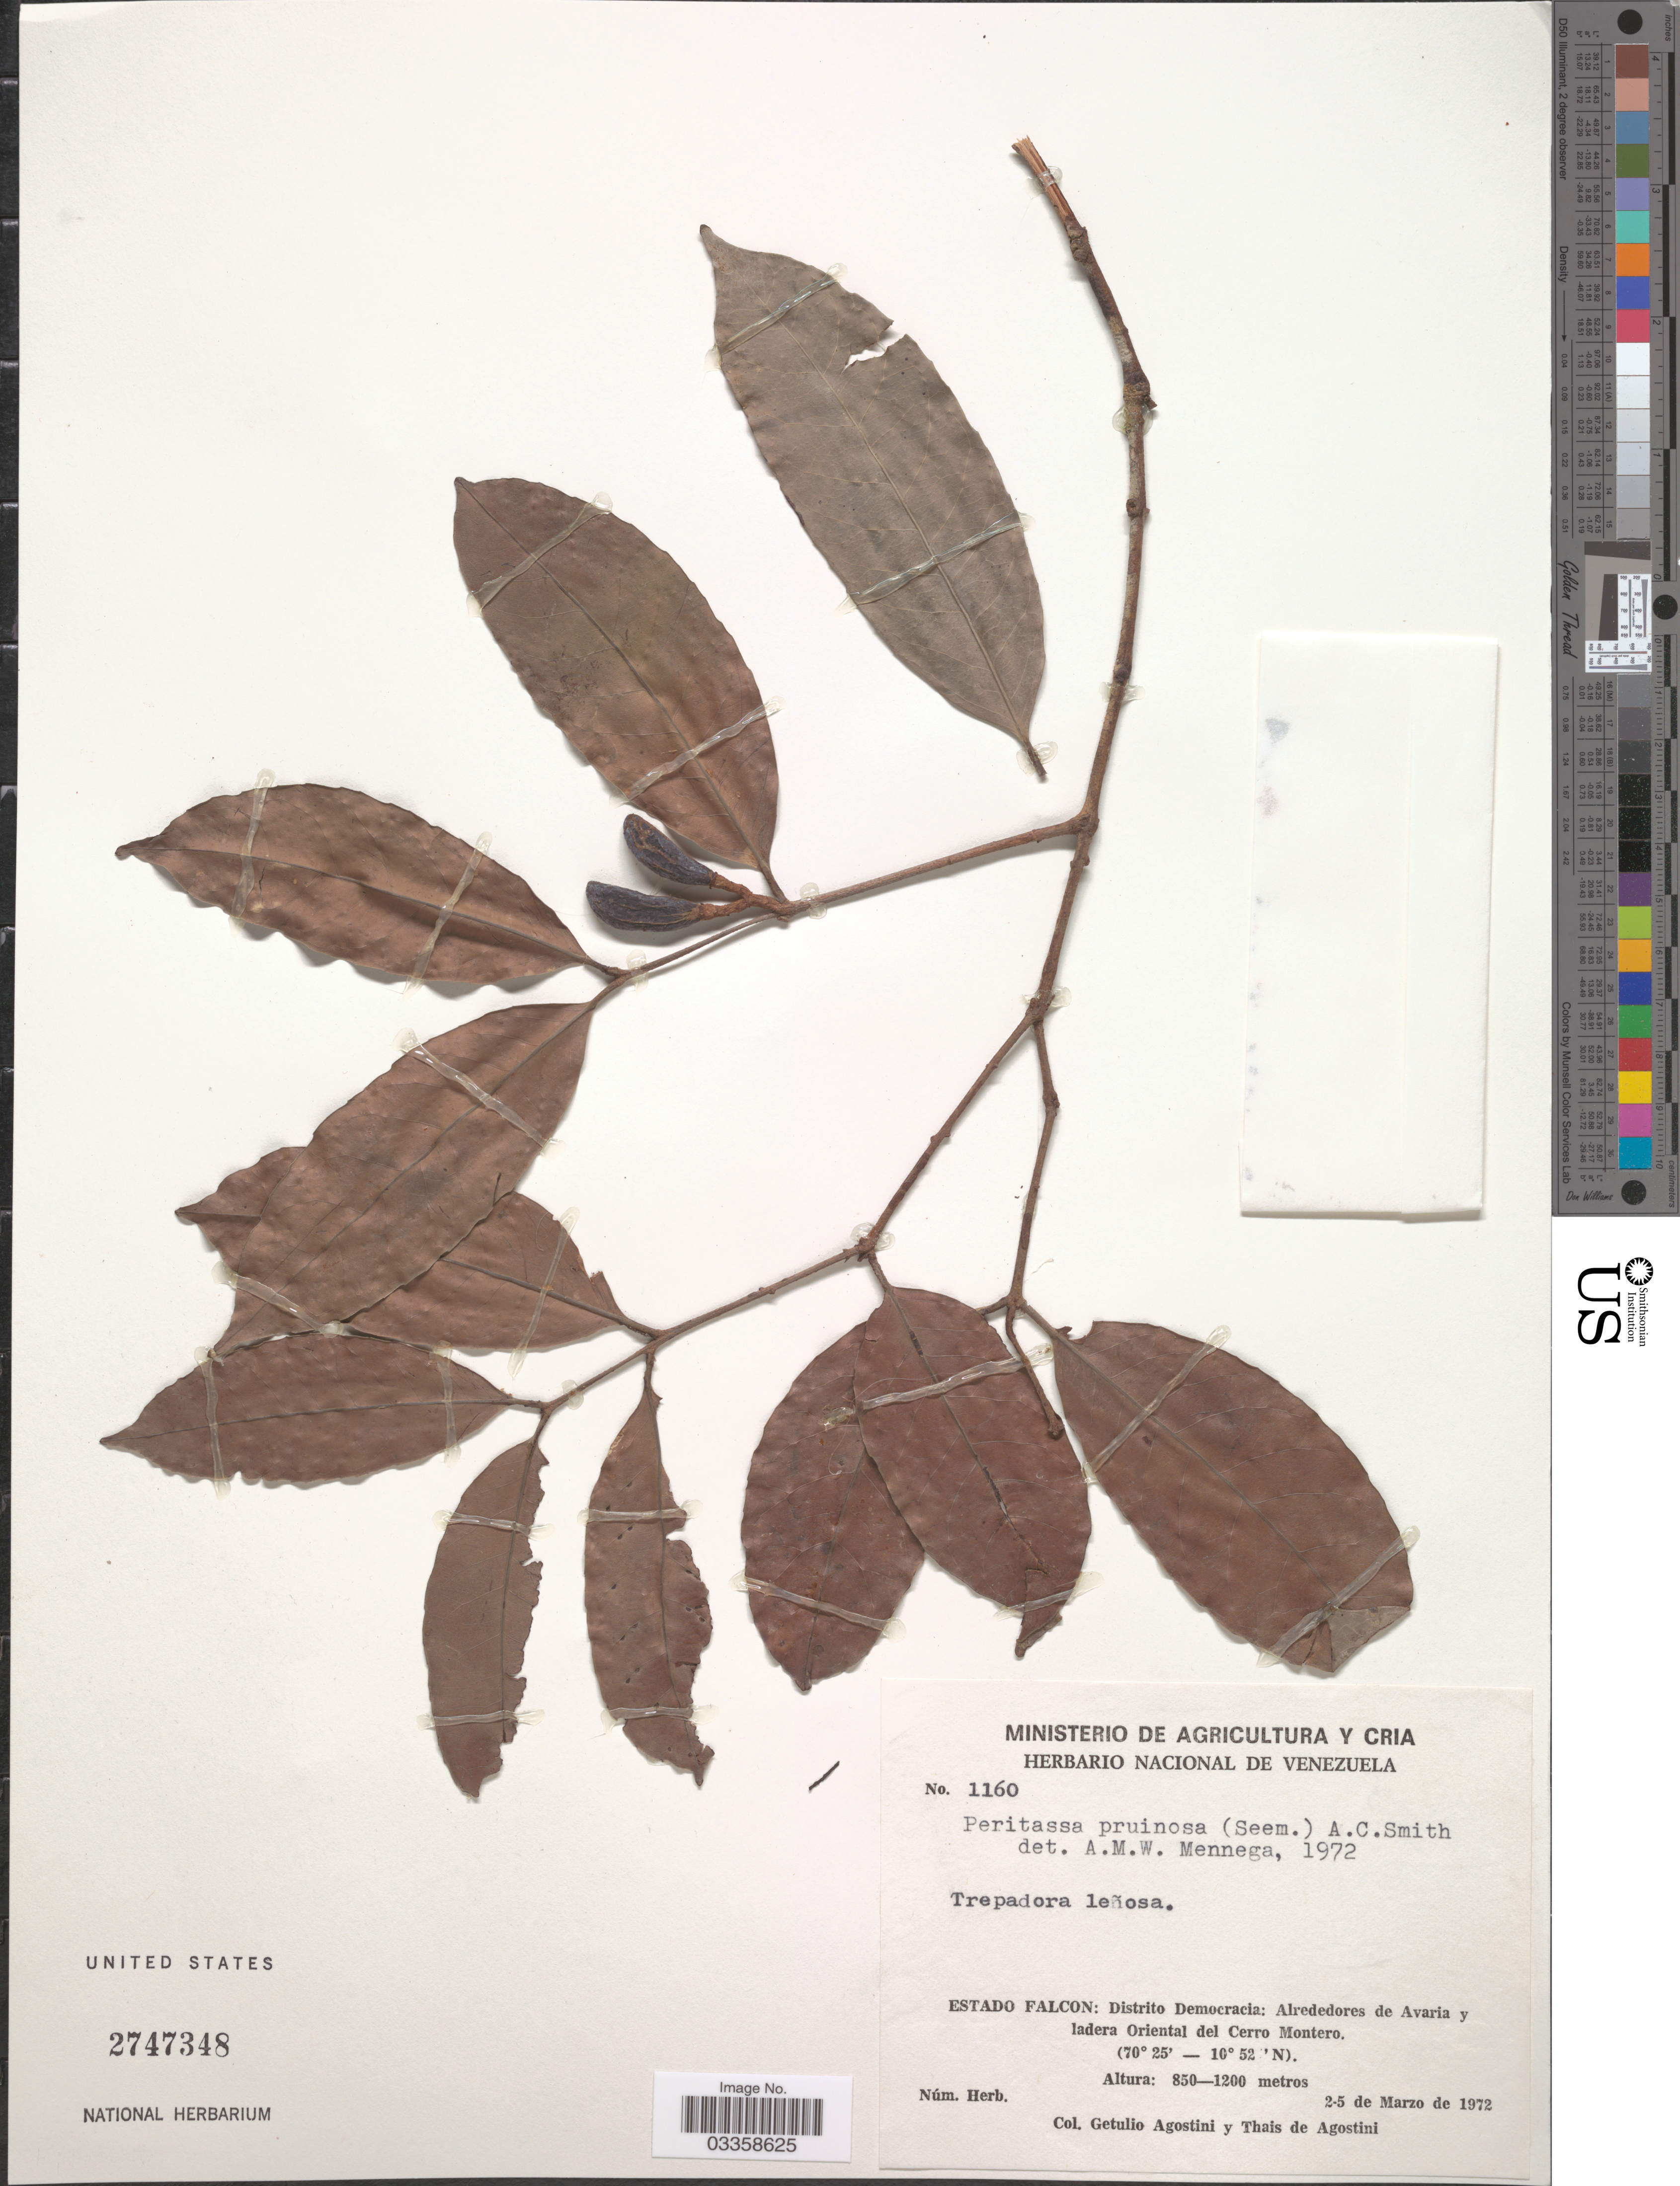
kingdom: Plantae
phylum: Tracheophyta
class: Magnoliopsida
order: Celastrales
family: Celastraceae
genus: Peritassa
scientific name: Peritassa pruinosa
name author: (Seem.) A.C. Sm.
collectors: G. Agostini & T. Agostini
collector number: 1160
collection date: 1972-03-02/1972-03-05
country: Venezuela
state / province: Falcón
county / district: Democracia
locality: Distrito Democracia: Alrededores de Avaria y ladera Oriental del Cerro Montero.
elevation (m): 850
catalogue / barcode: US 2747348